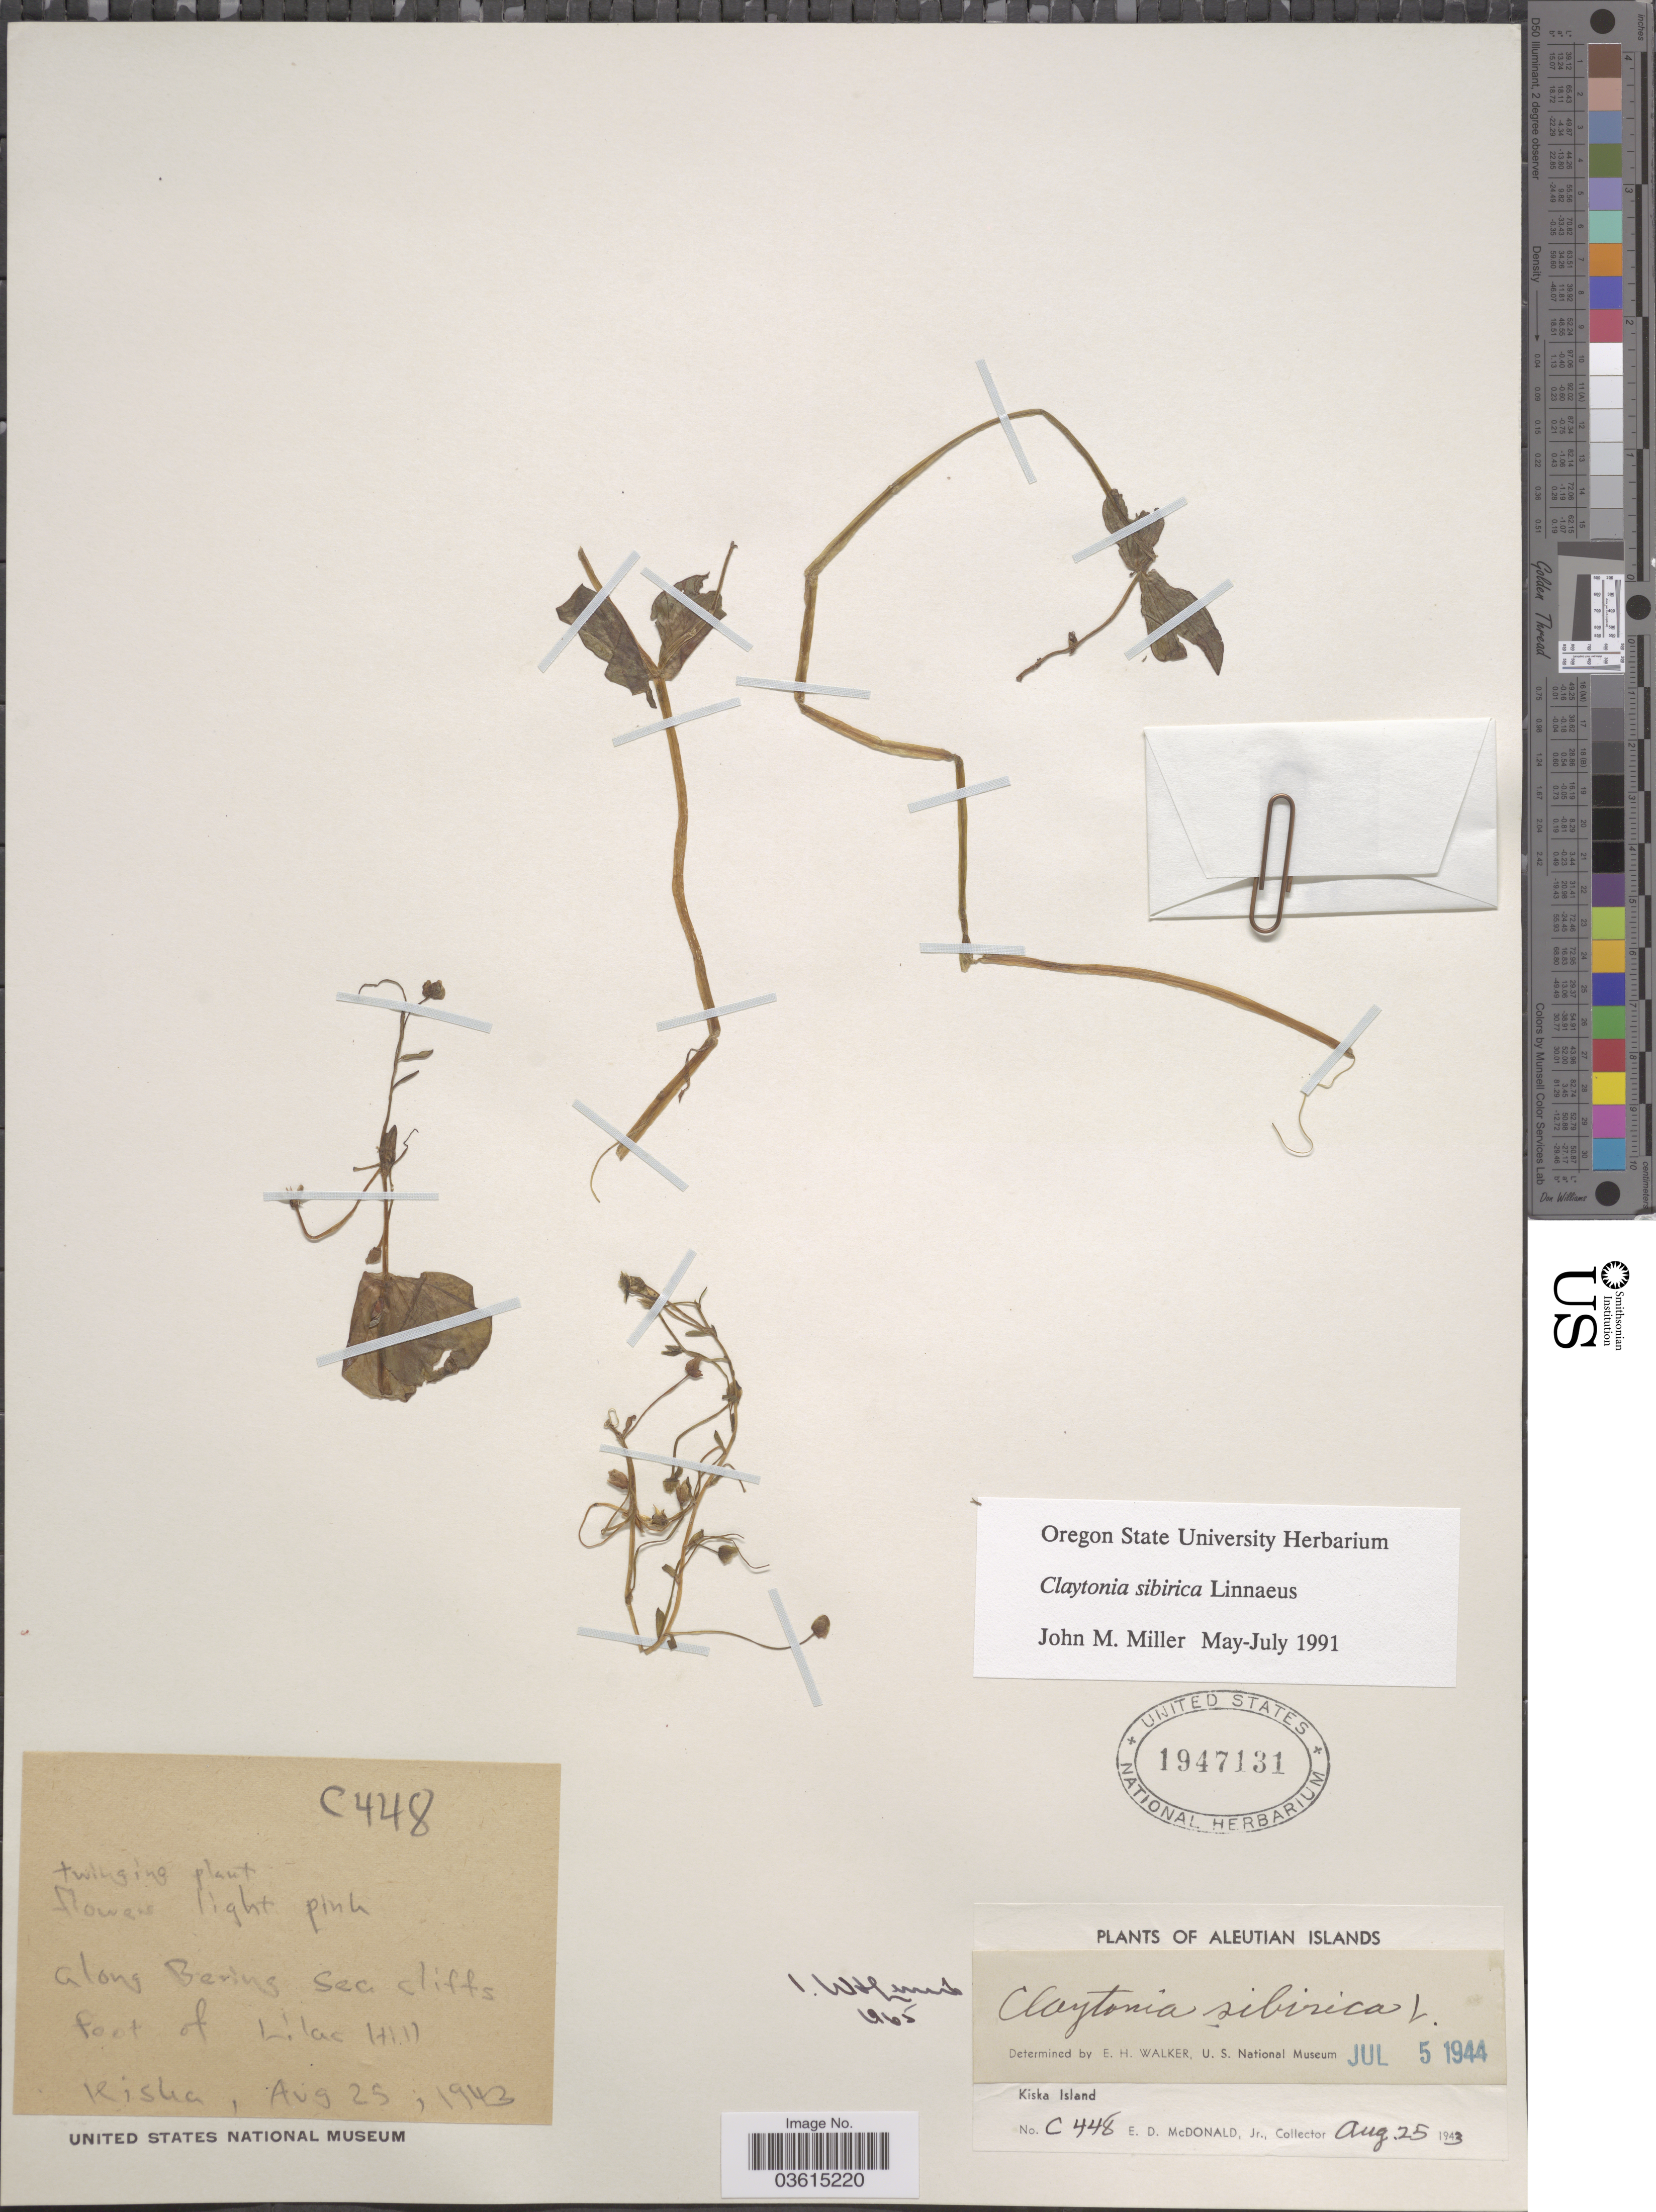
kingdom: Plantae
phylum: Tracheophyta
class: Magnoliopsida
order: Caryophyllales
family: Montiaceae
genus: Claytonia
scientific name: Claytonia sibirica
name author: L.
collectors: E. D. McDonald Jr.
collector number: C448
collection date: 1943-08-25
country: United States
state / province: Alaska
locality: Aleutian Islands. Along Bering Sea. cliffs foot of Lilac Hill. Kiska Island.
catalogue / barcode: US 1947131